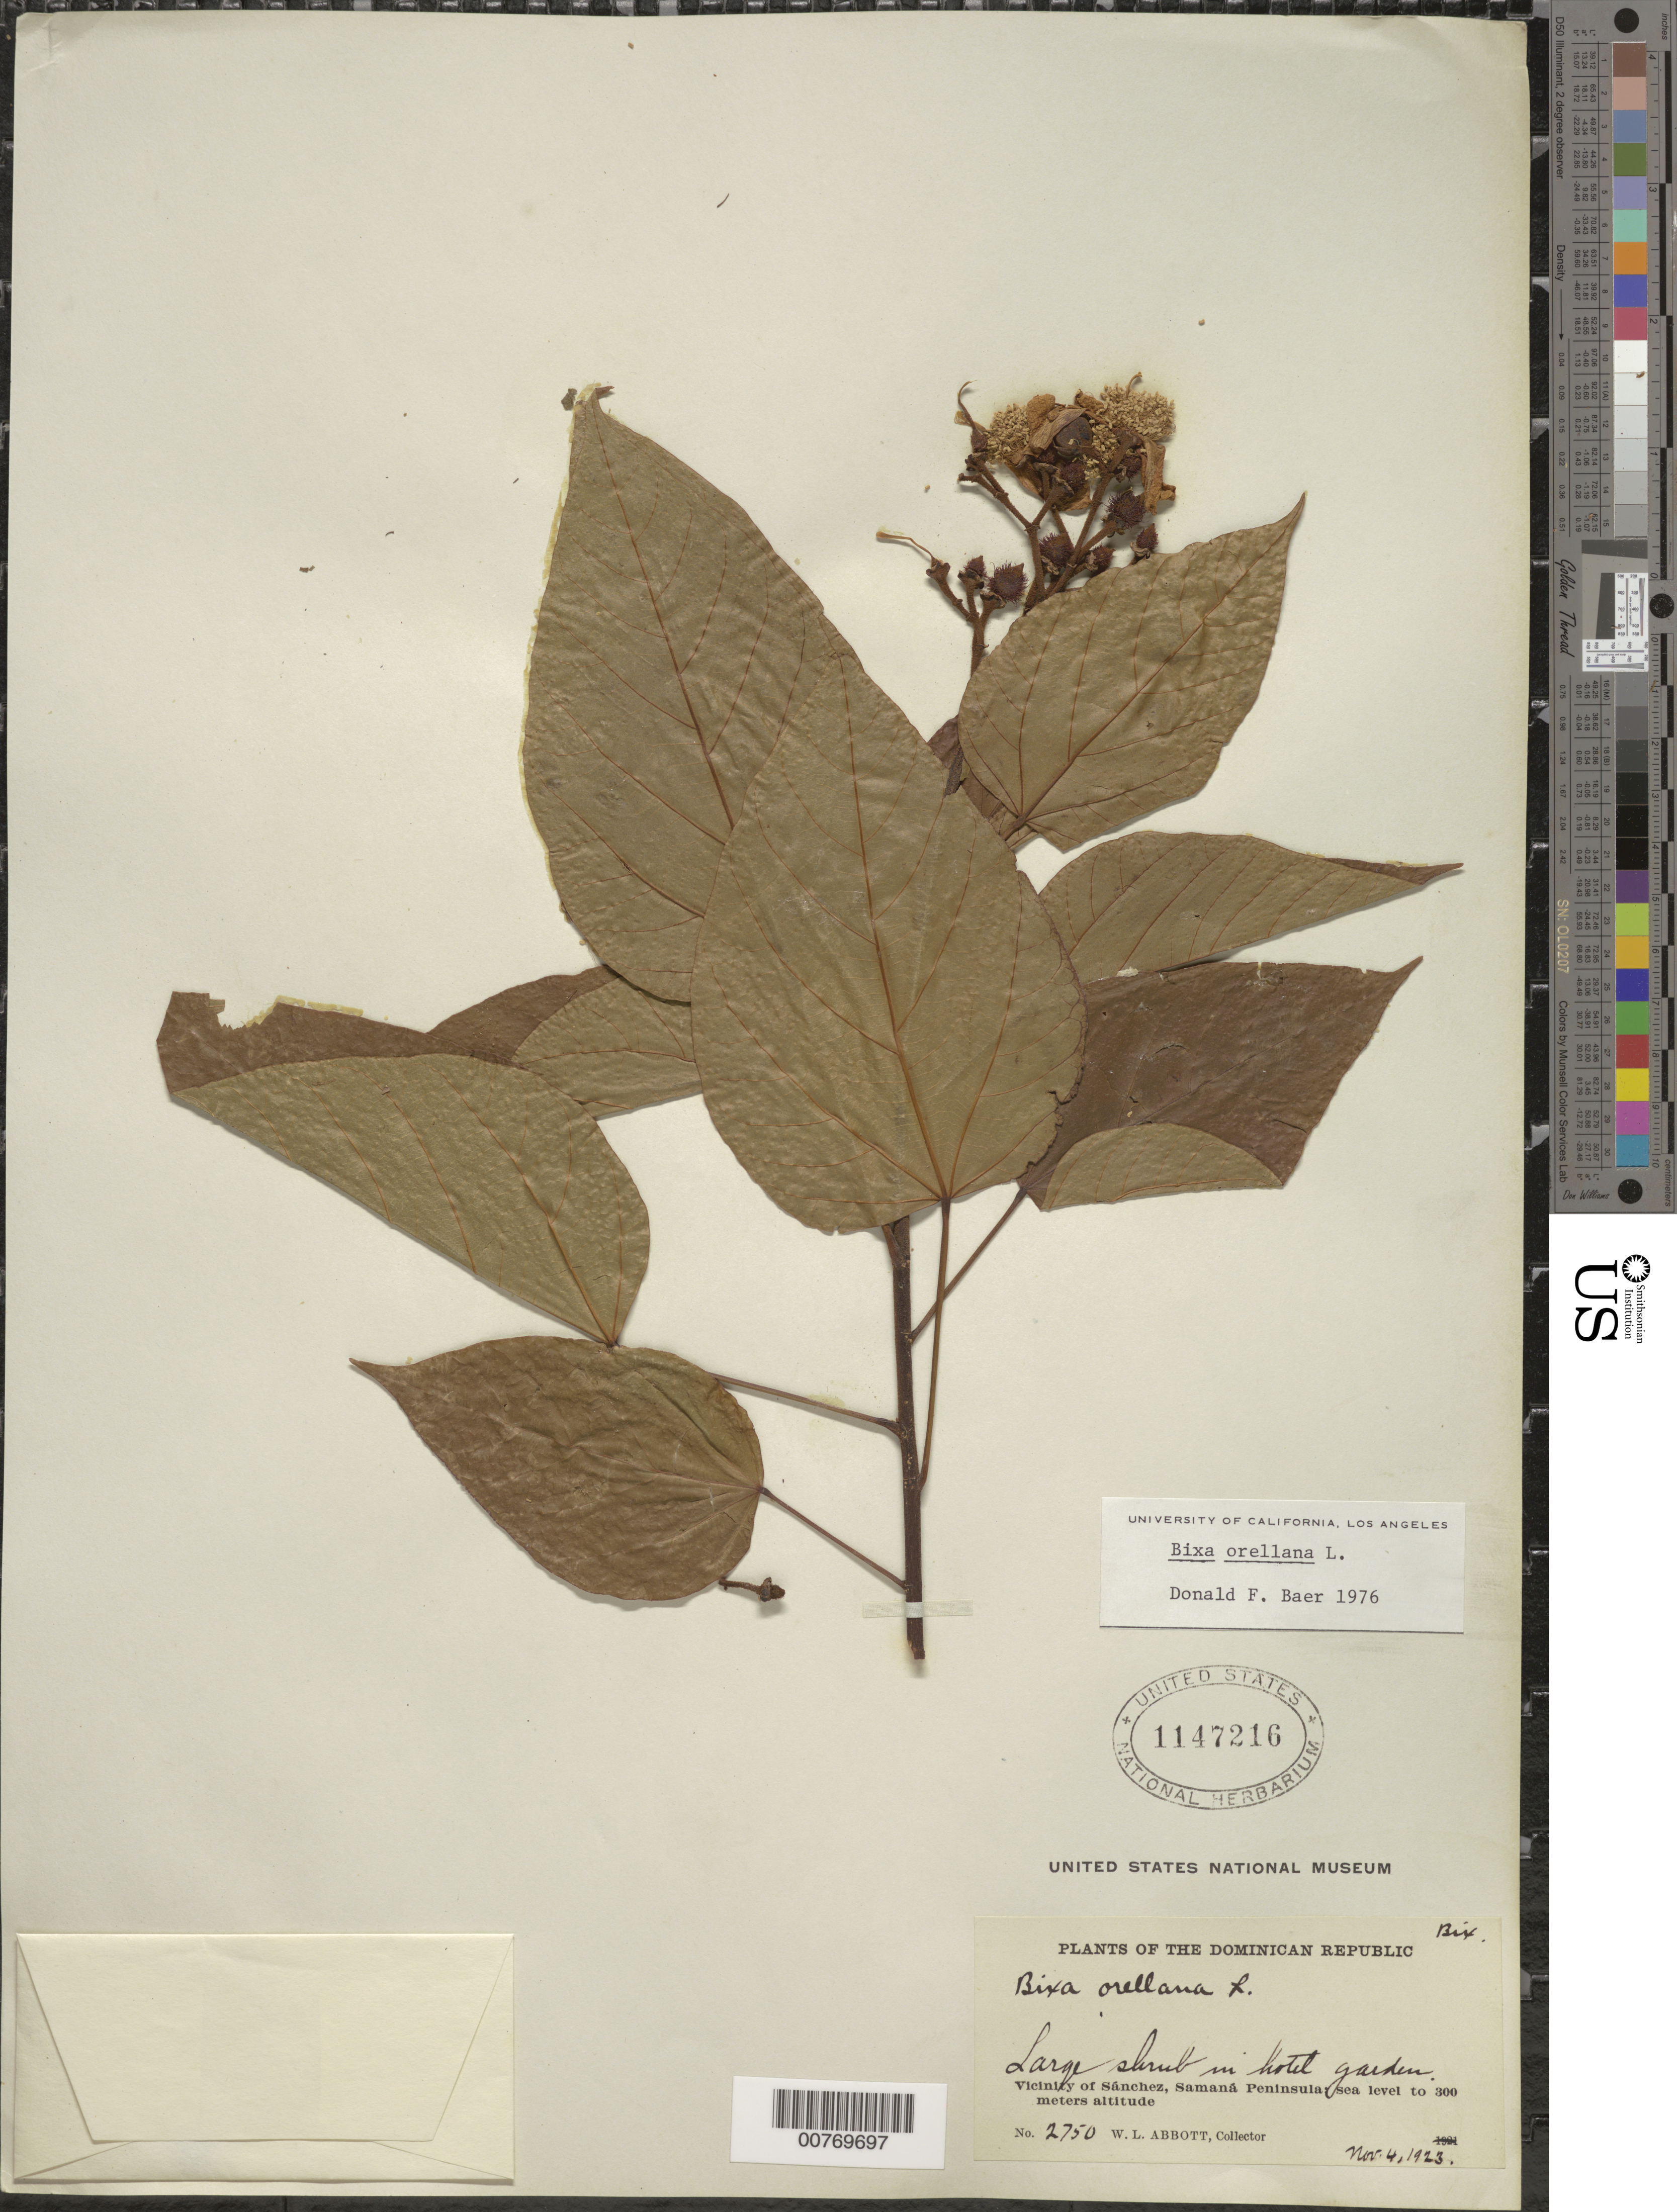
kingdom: Plantae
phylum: Tracheophyta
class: Magnoliopsida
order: Malvales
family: Bixaceae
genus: Bixa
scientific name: Bixa orellana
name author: L.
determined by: Baer, D. F.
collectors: W. L. Abbott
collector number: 2750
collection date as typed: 04 Nov 1923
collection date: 1923-11-04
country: Dominican Republic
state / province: Samaná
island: Hispaniola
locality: Vicinity of Sánchez, Samaná Peninsula.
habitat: Hotel garden.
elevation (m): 300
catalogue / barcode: US 1147216